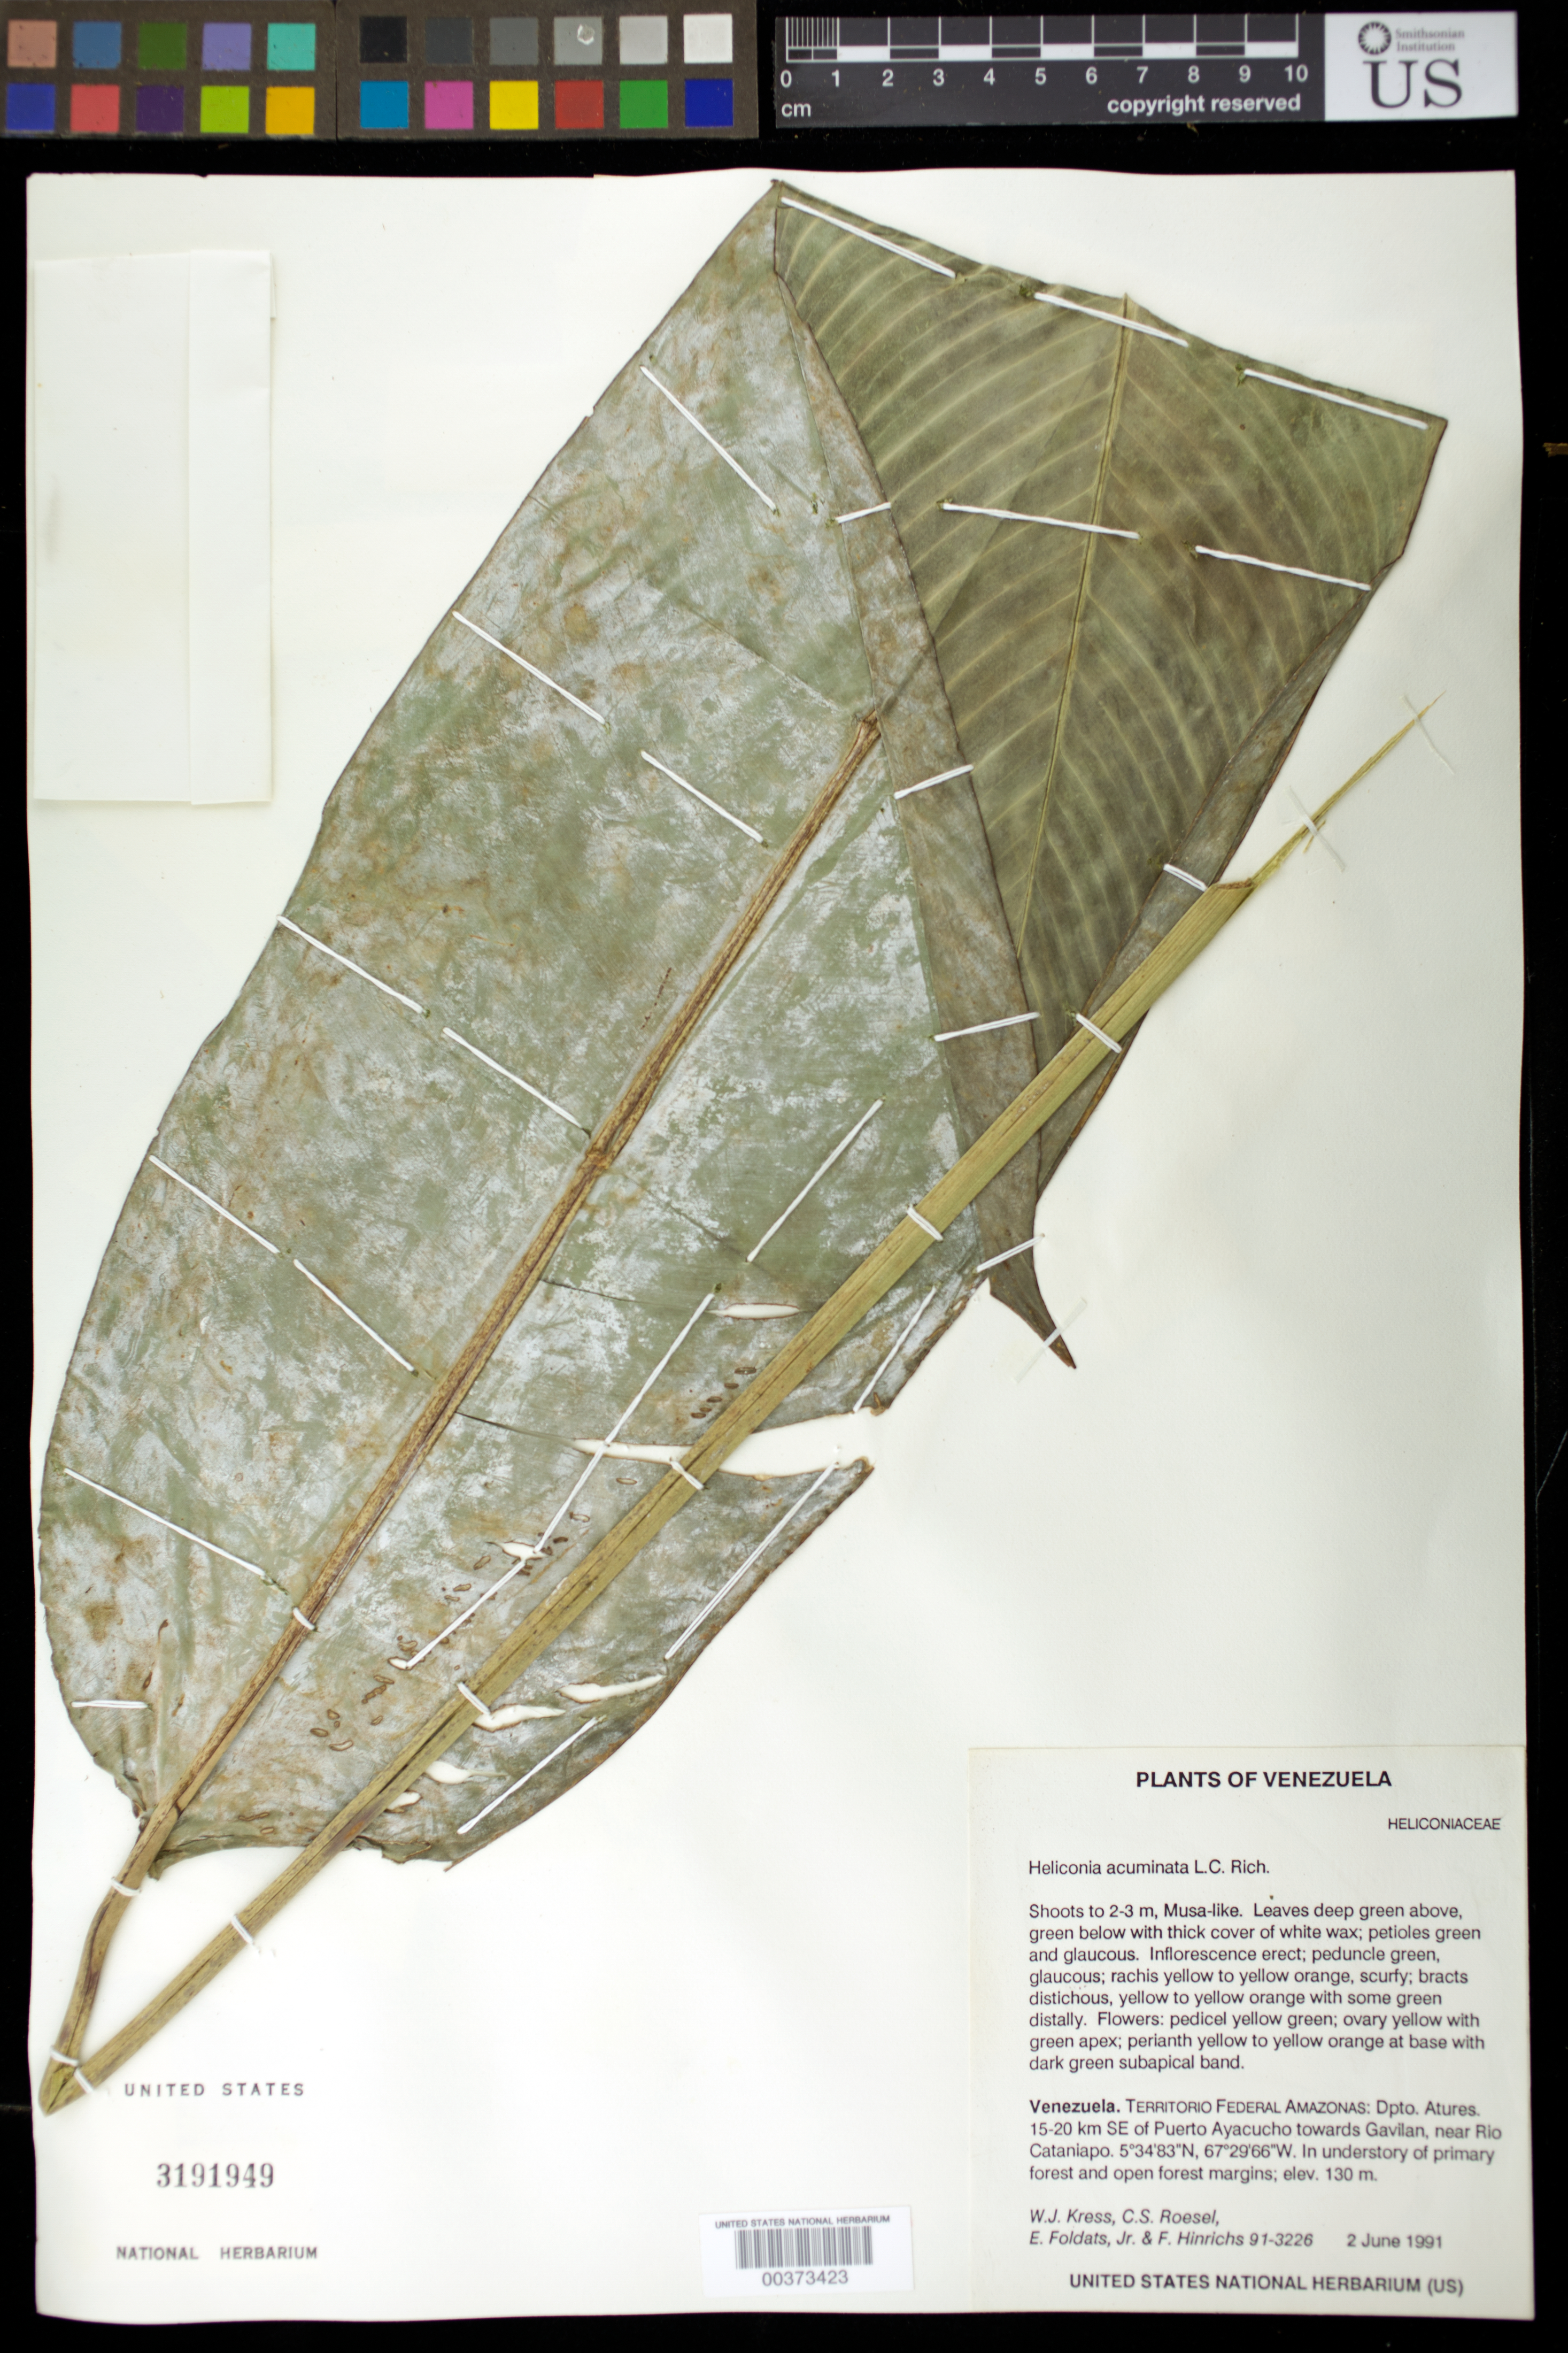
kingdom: Plantae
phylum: Tracheophyta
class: Liliopsida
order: Zingiberales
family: Heliconiaceae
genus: Heliconia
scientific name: Heliconia acuminata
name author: A. Rich.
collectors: W. J. Kress, C. S. Roesel, E. Foldats & F. Hinrichs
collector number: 91-3226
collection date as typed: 02 Jun 1991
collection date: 1991-06-02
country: Venezuela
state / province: Amazonas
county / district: Atures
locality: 15-20 km se of puerto ayacucho towards gavilan near rio cataniapo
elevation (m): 130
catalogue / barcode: US 3191949